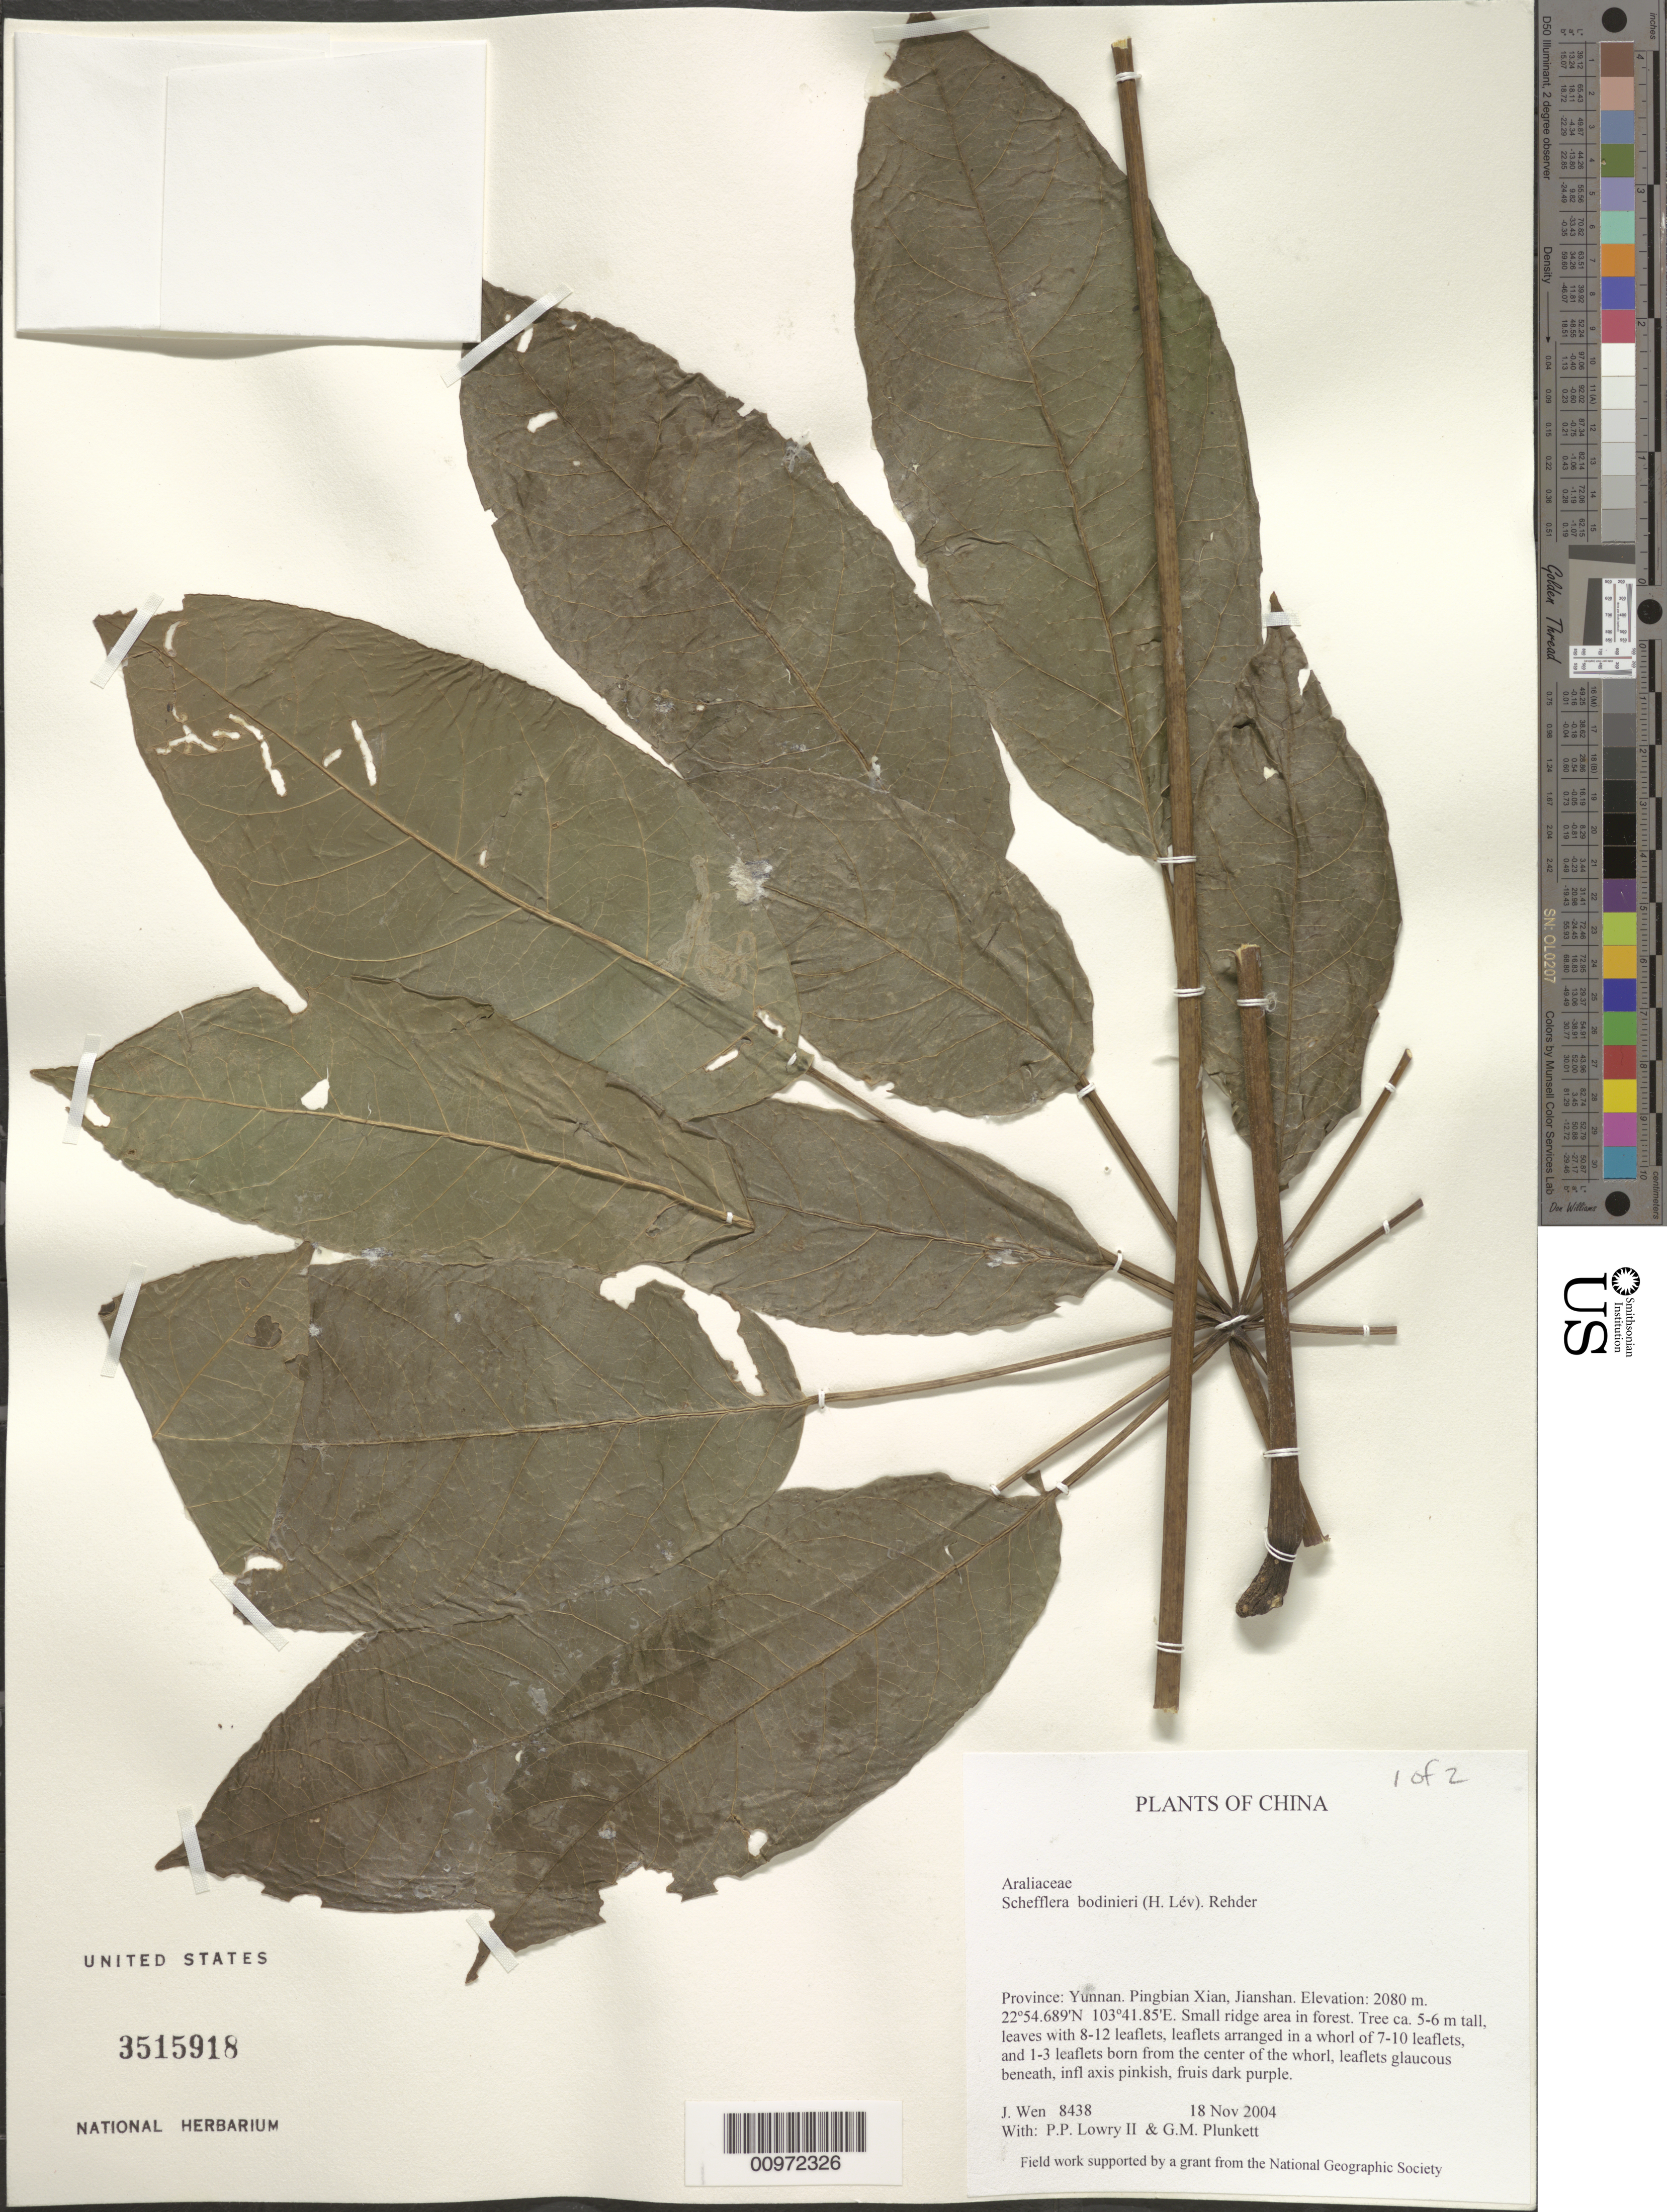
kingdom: Plantae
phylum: Tracheophyta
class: Magnoliopsida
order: Apiales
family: Araliaceae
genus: Schefflera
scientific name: Schefflera bodinieri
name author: (H. Lév.) Rehder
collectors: J. Wen, P. P. Lowry & G. M. Plunkett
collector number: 8438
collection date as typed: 18 Nov 2004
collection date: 2004-11-18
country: China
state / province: Yunnan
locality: Pingbian Xian, Jianshan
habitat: Small ridge area in forest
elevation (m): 2080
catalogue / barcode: US 3515918